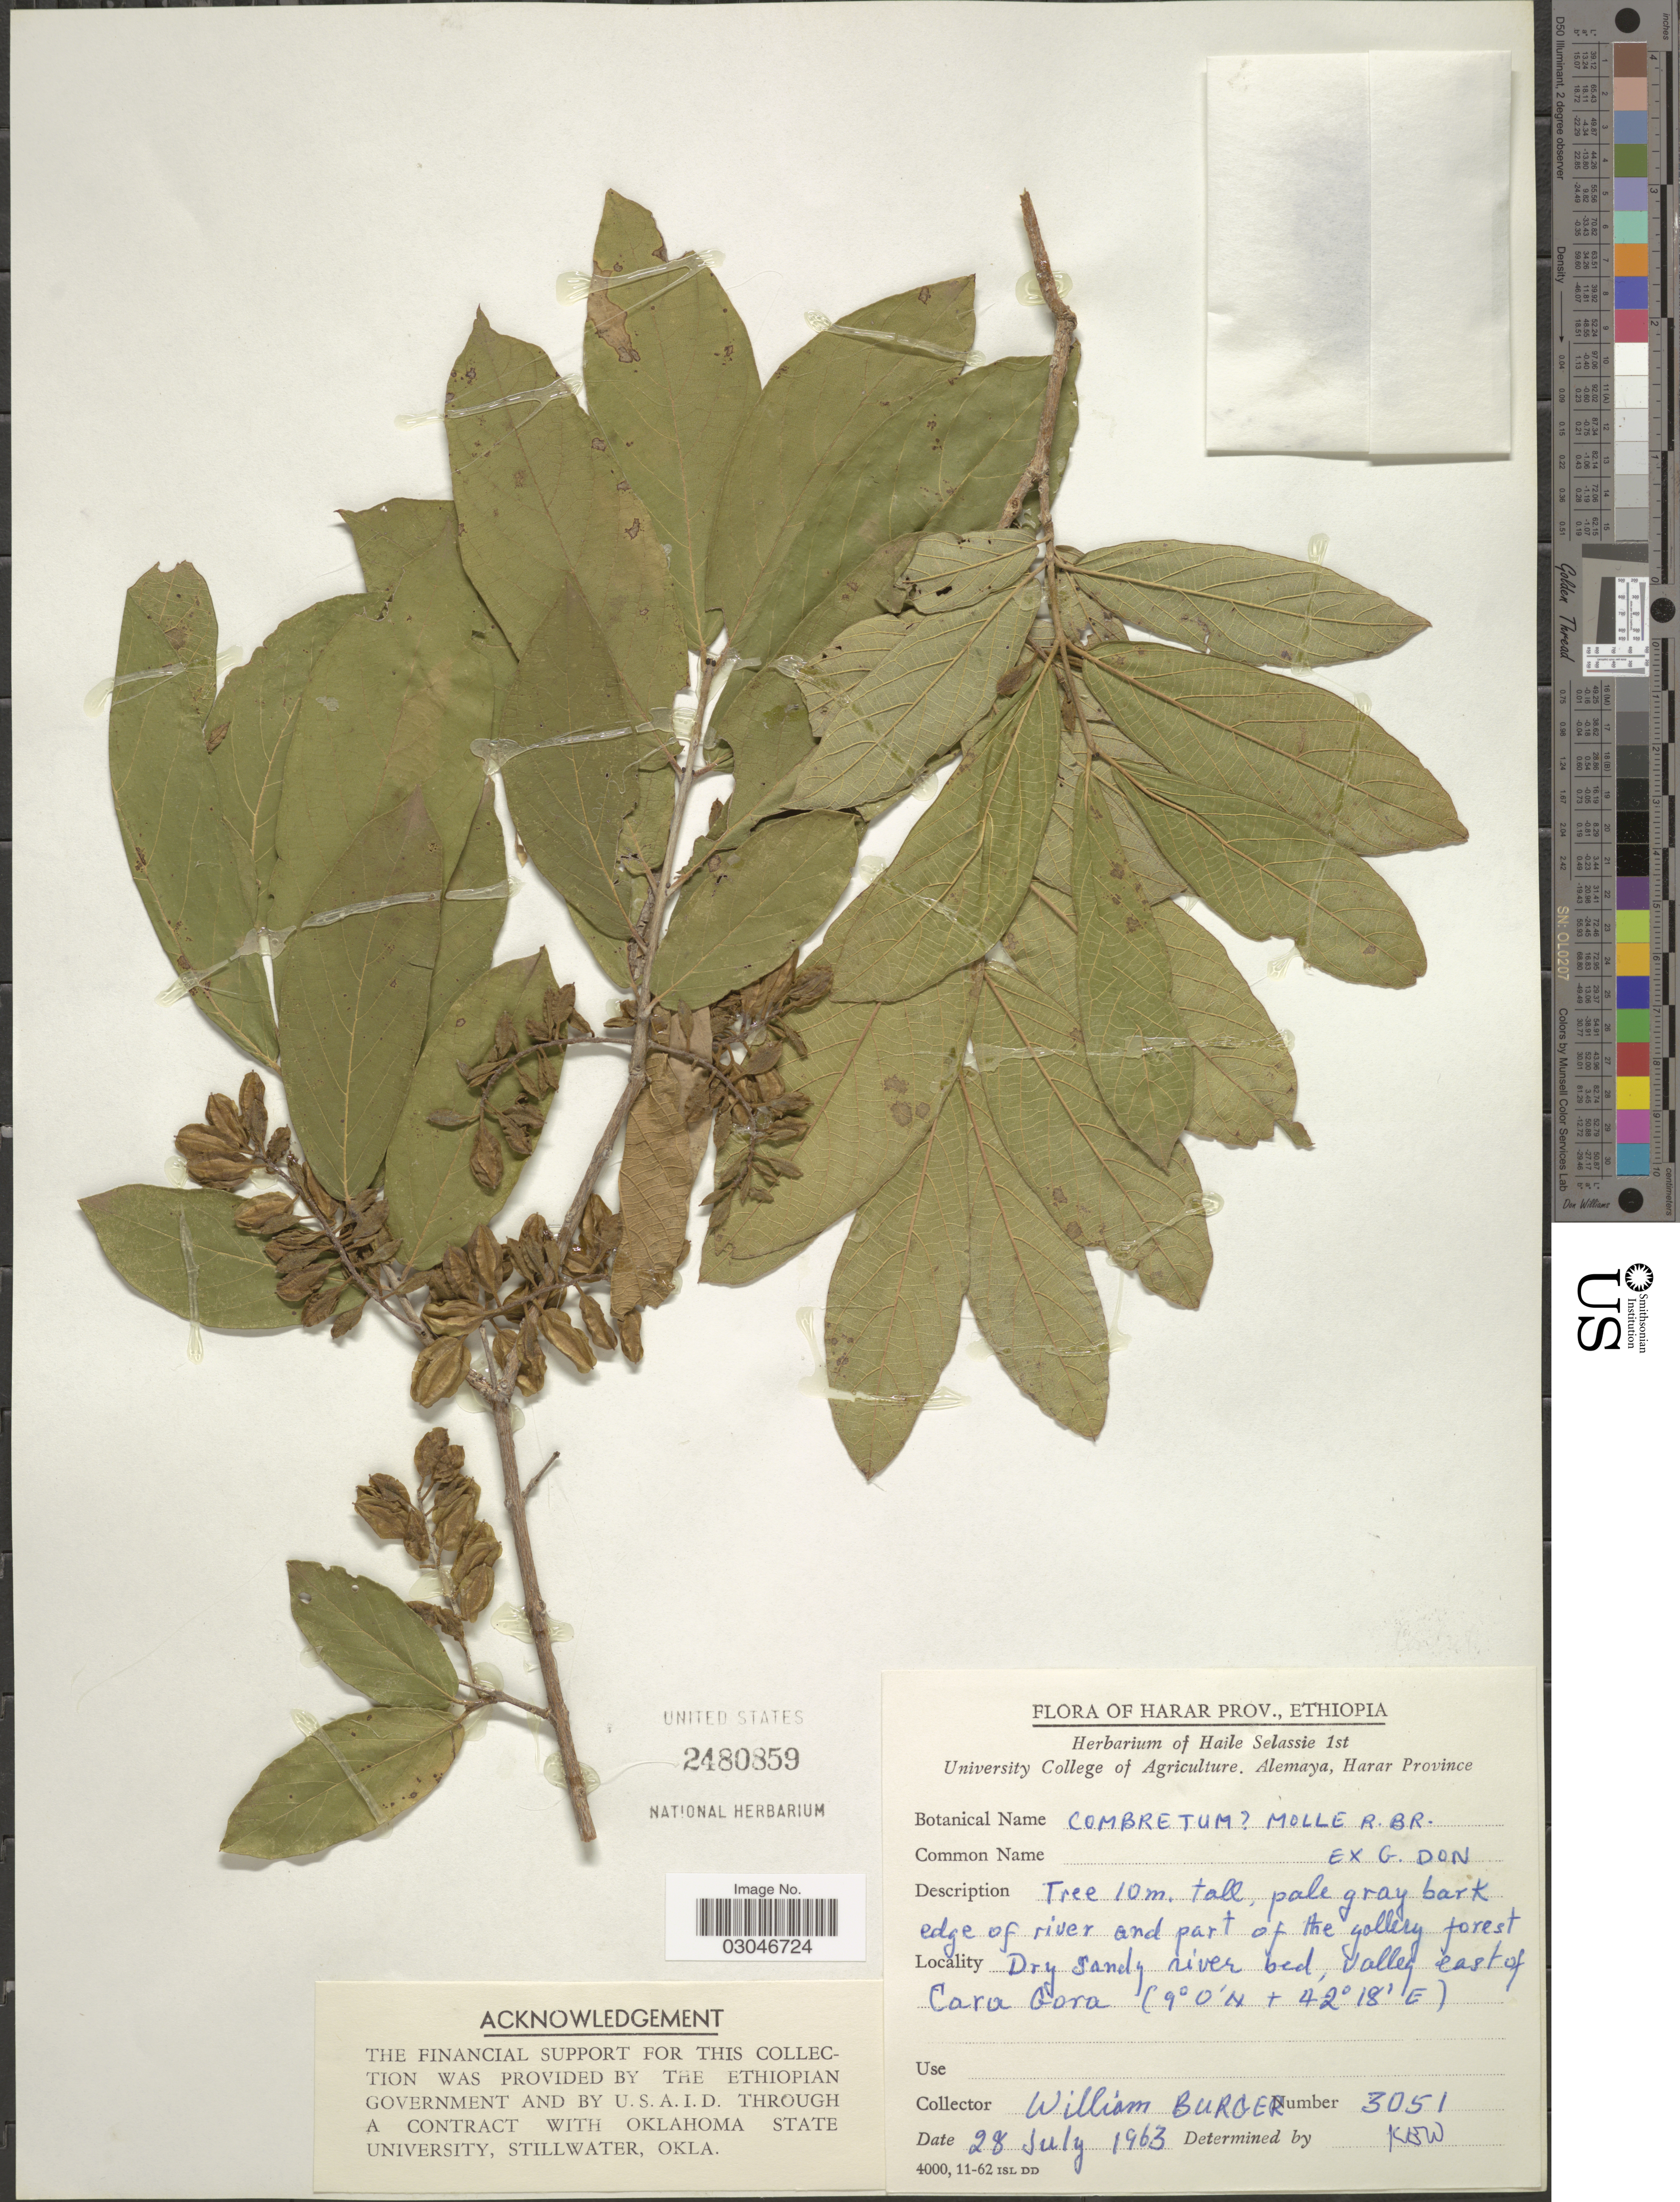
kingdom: Plantae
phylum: Tracheophyta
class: Magnoliopsida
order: Myrtales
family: Combretaceae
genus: Combretum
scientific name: Combretum molle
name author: R. Br. ex G. Don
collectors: W. Burger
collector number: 3051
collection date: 1963-07-28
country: Ethiopia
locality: Harar Prov. Dry sandy river bed, Valley east of Cara Gora.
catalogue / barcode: US 2480859